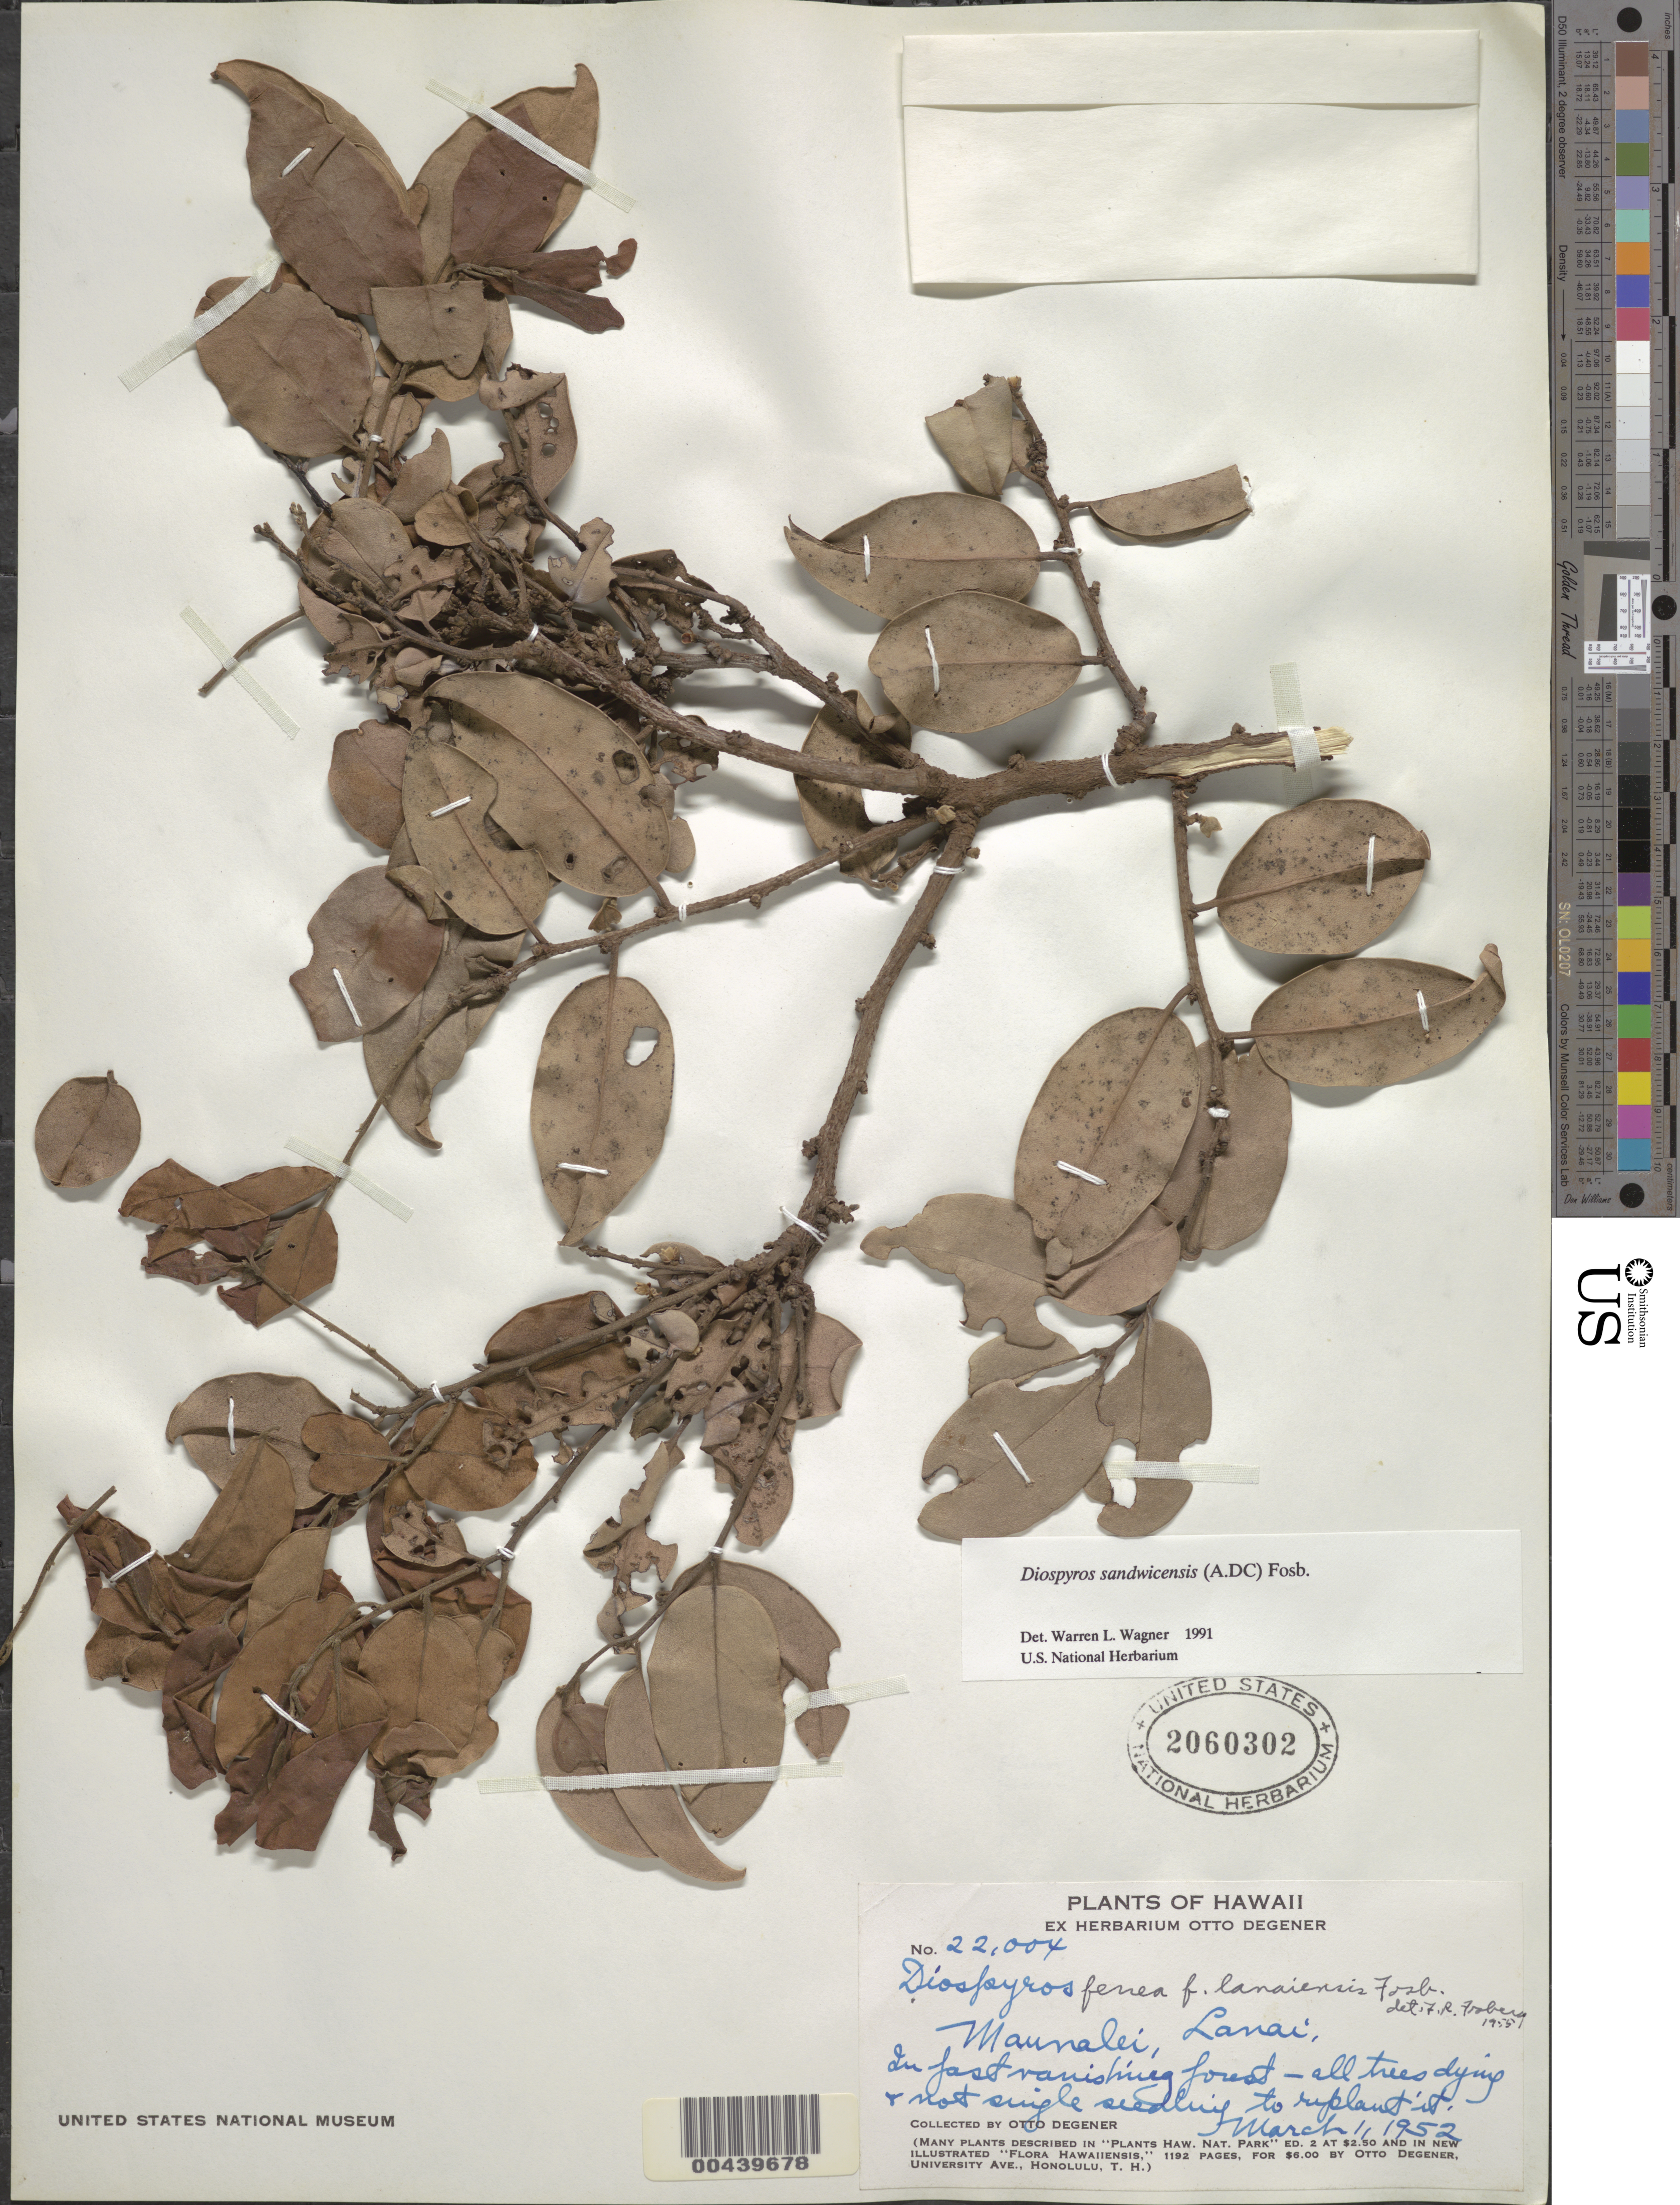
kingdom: Plantae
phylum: Tracheophyta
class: Magnoliopsida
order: Ericales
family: Ebenaceae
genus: Diospyros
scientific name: Diospyros sandwicensis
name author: (A. DC.) Fosberg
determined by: Wagner, W. L., (BOT), Smithsonian Institution - National Museum of Natural History (UNITED STATES)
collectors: O. Degener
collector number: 22004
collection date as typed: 1 Mar 1952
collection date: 1952-03-01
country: United States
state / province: Hawaii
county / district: Maui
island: Lana'i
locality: Maunalei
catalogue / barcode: US 2060302